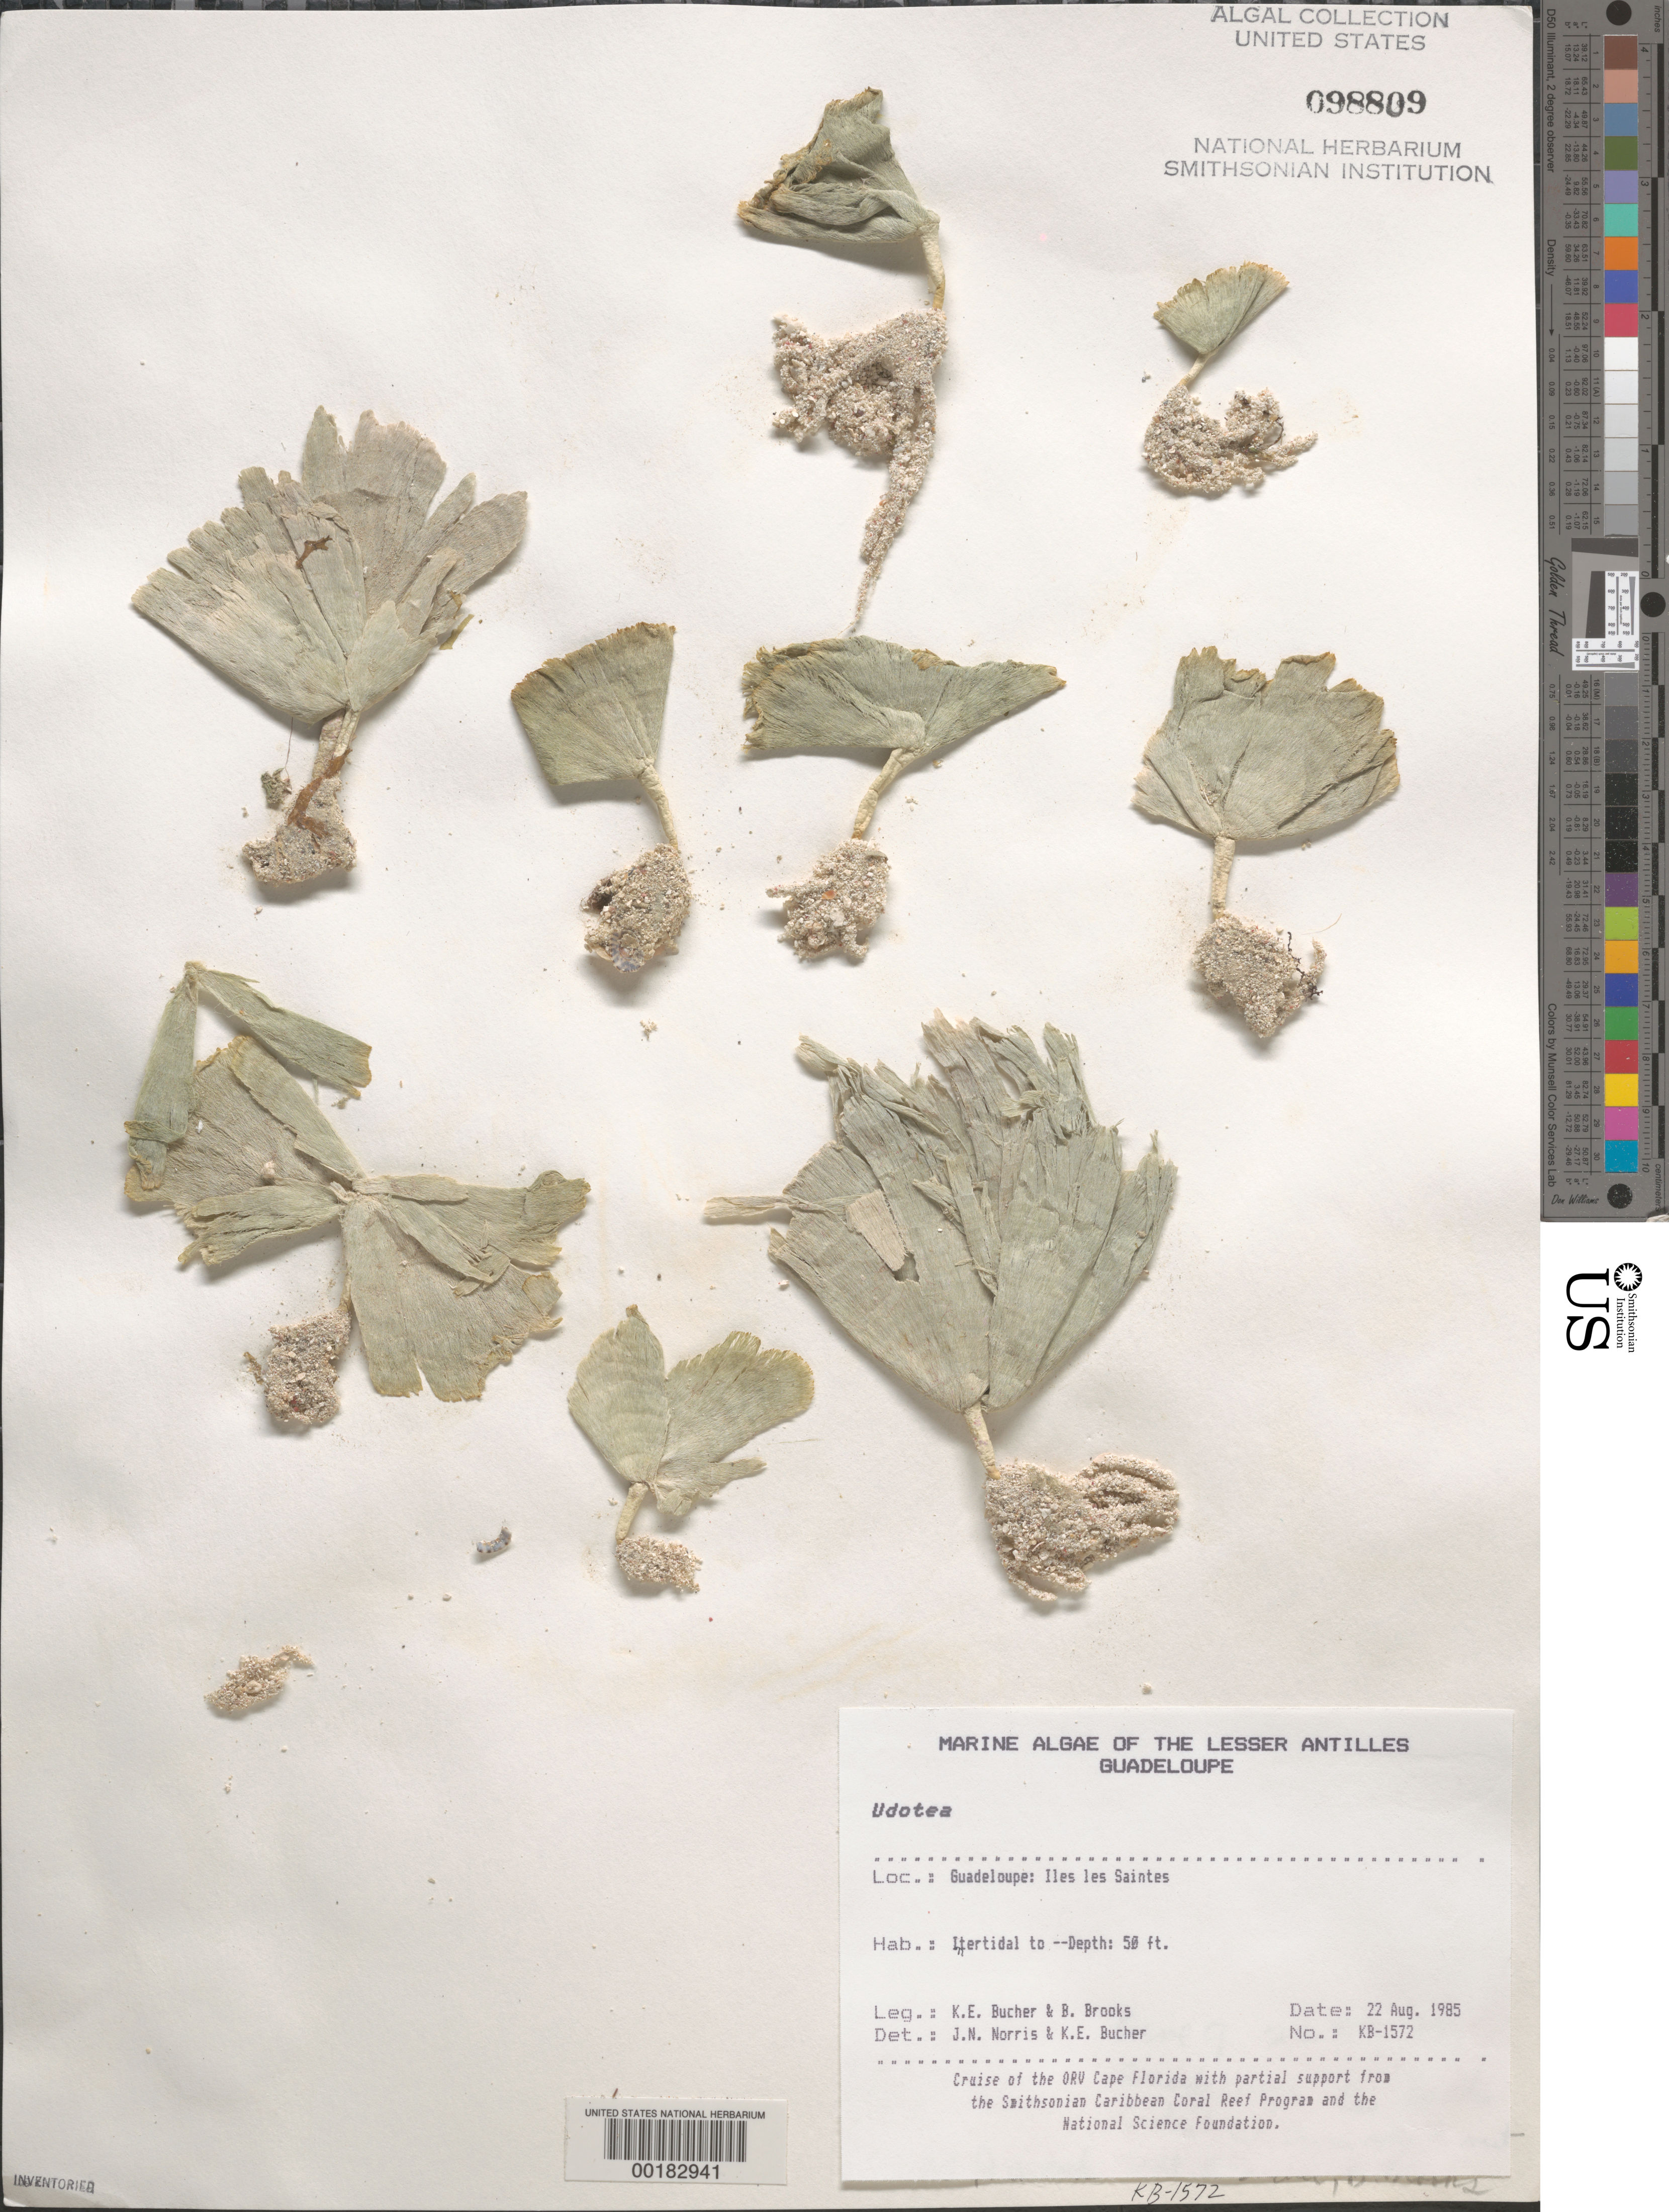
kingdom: Plantae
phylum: Chlorophyta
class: Ulvophyceae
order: Bryopsidales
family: Udoteaceae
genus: Udotea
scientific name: Udotea sp.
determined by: Norris, J. N.; Bucher, K. E.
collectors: K. E. Bucher & B. Brooks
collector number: Kb-1572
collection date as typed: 22 Aug 1985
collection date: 1985-08-22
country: Guadeloupe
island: Iles des Saintes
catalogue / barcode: US 98809